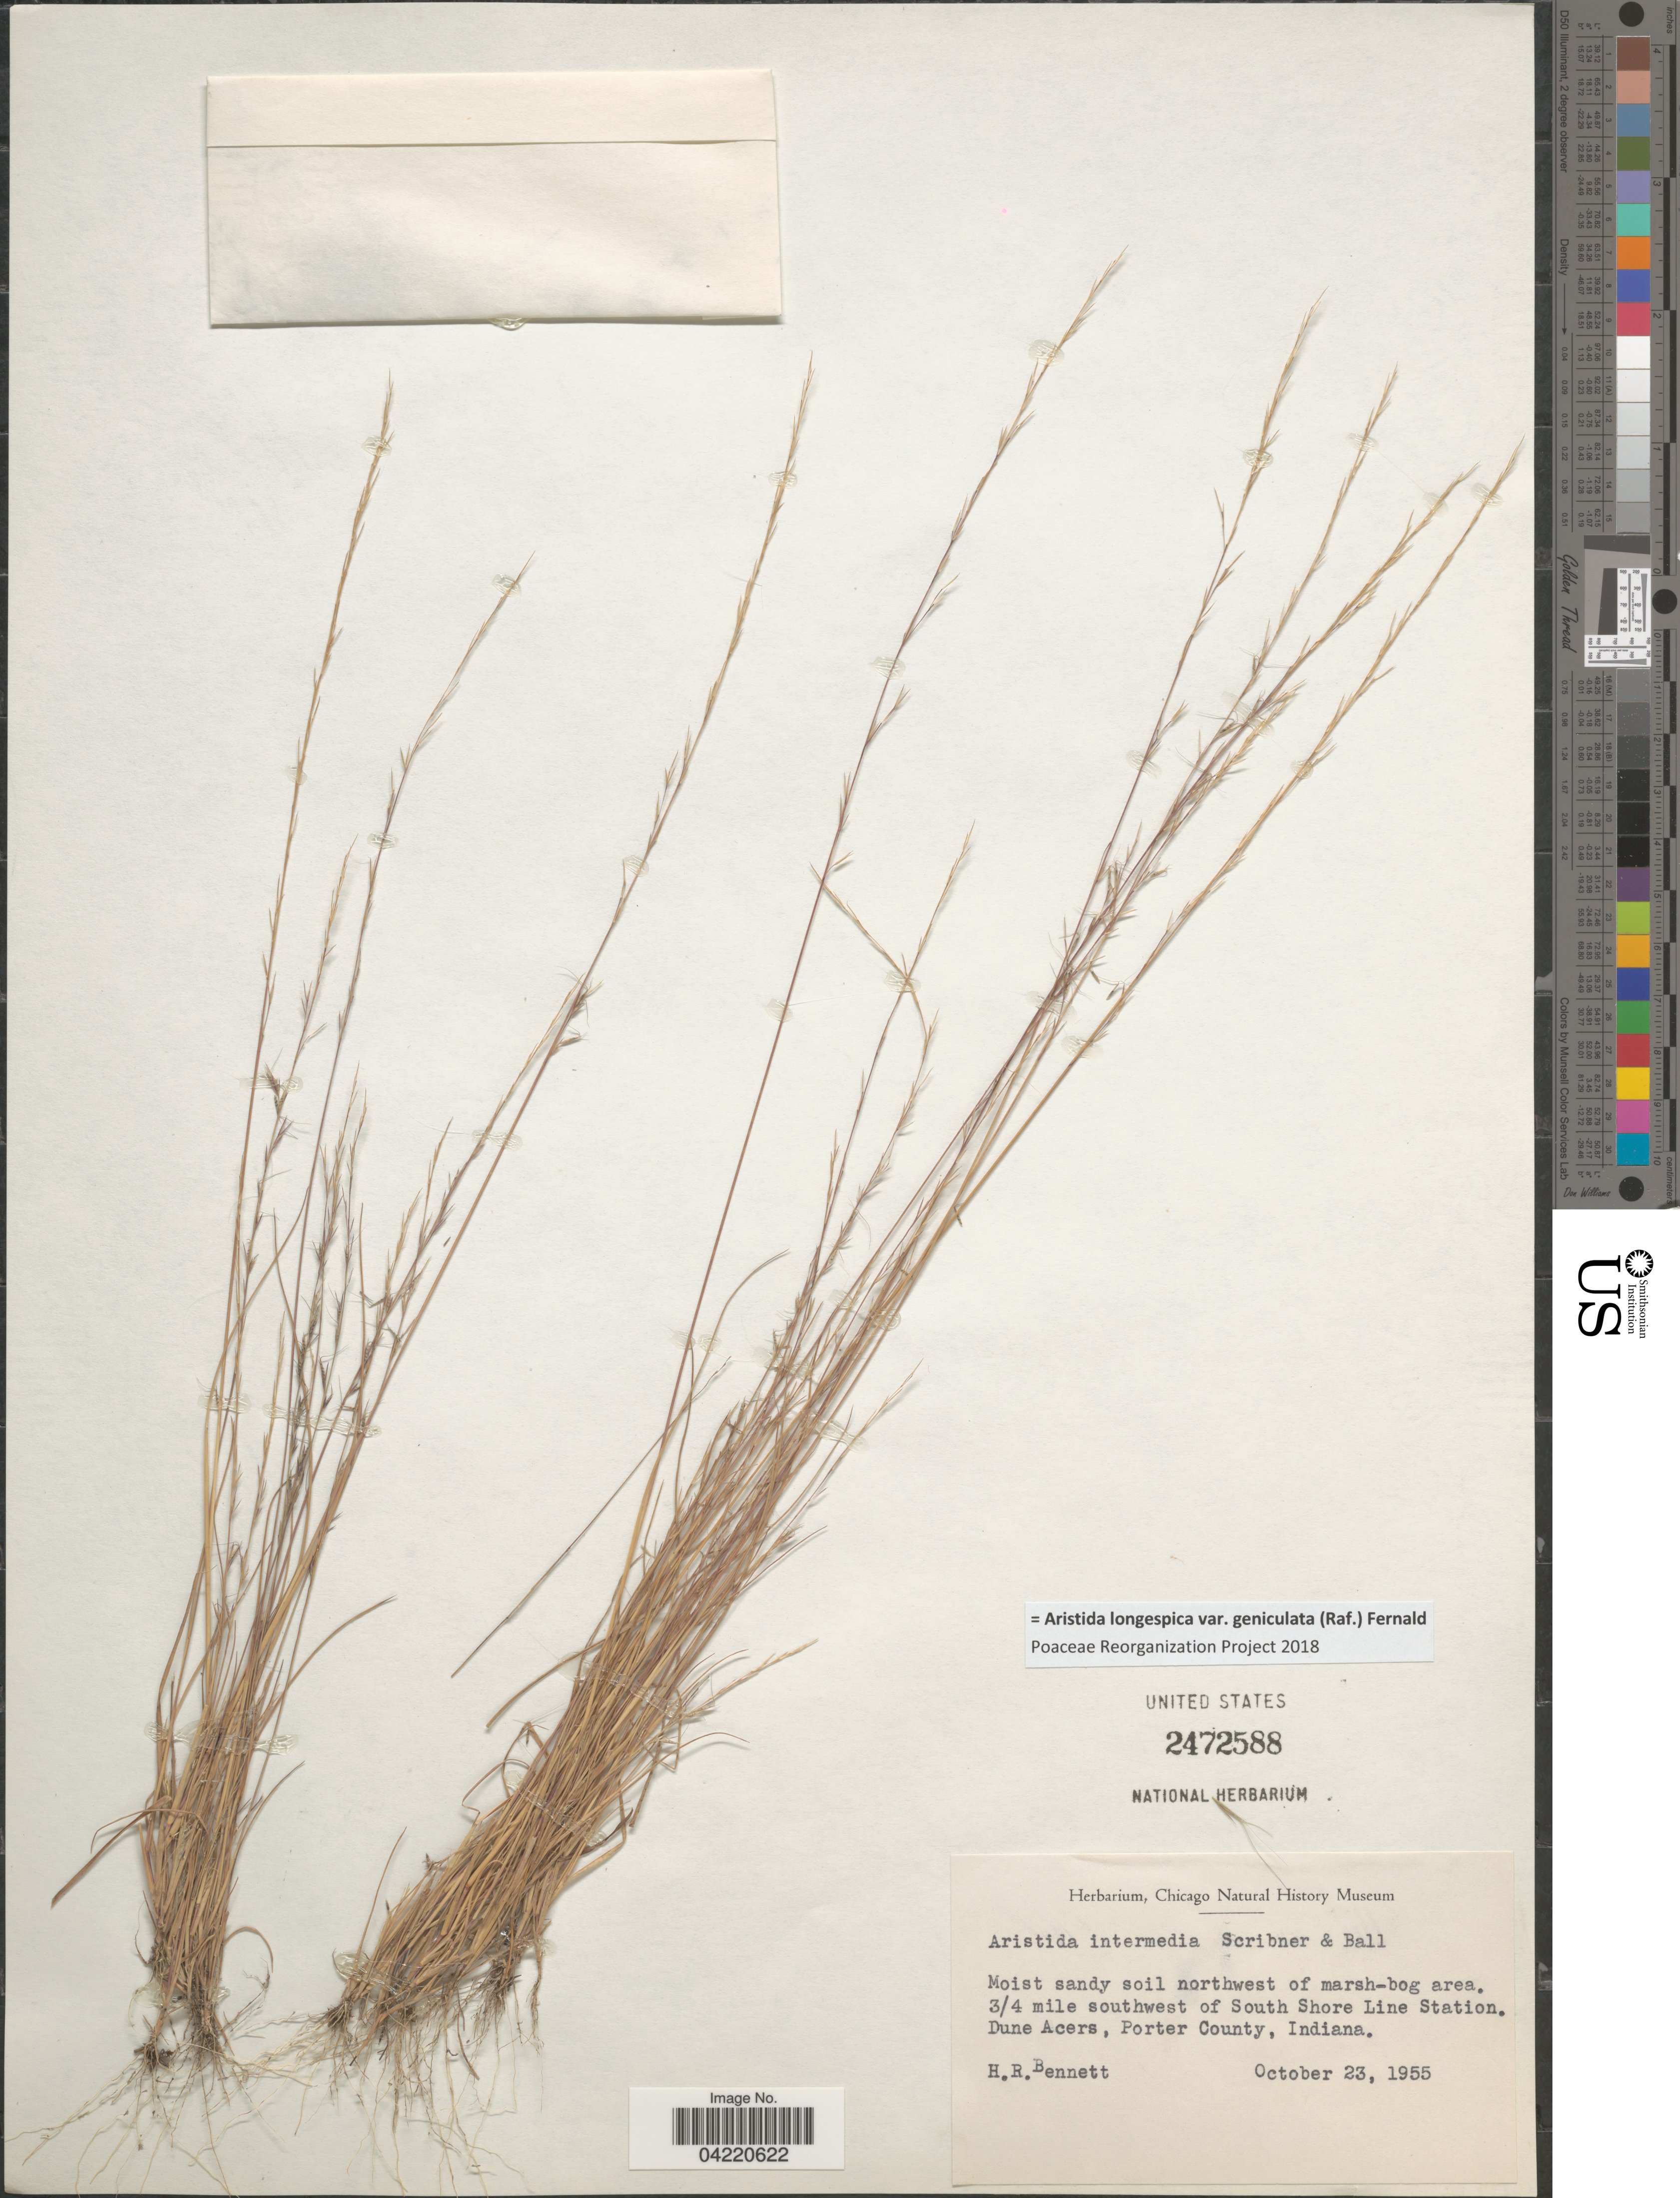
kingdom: Plantae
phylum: Tracheophyta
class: Liliopsida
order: Poales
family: Poaceae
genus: Aristida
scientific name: Aristida longespica var. geniculata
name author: (Raf.) Fernald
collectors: H. R. Bennett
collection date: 1955-10-23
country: United States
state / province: Indiana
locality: ¾ mile southwest of South Shore Line Station. Dune Acers, Porter County.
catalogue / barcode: US 2472588